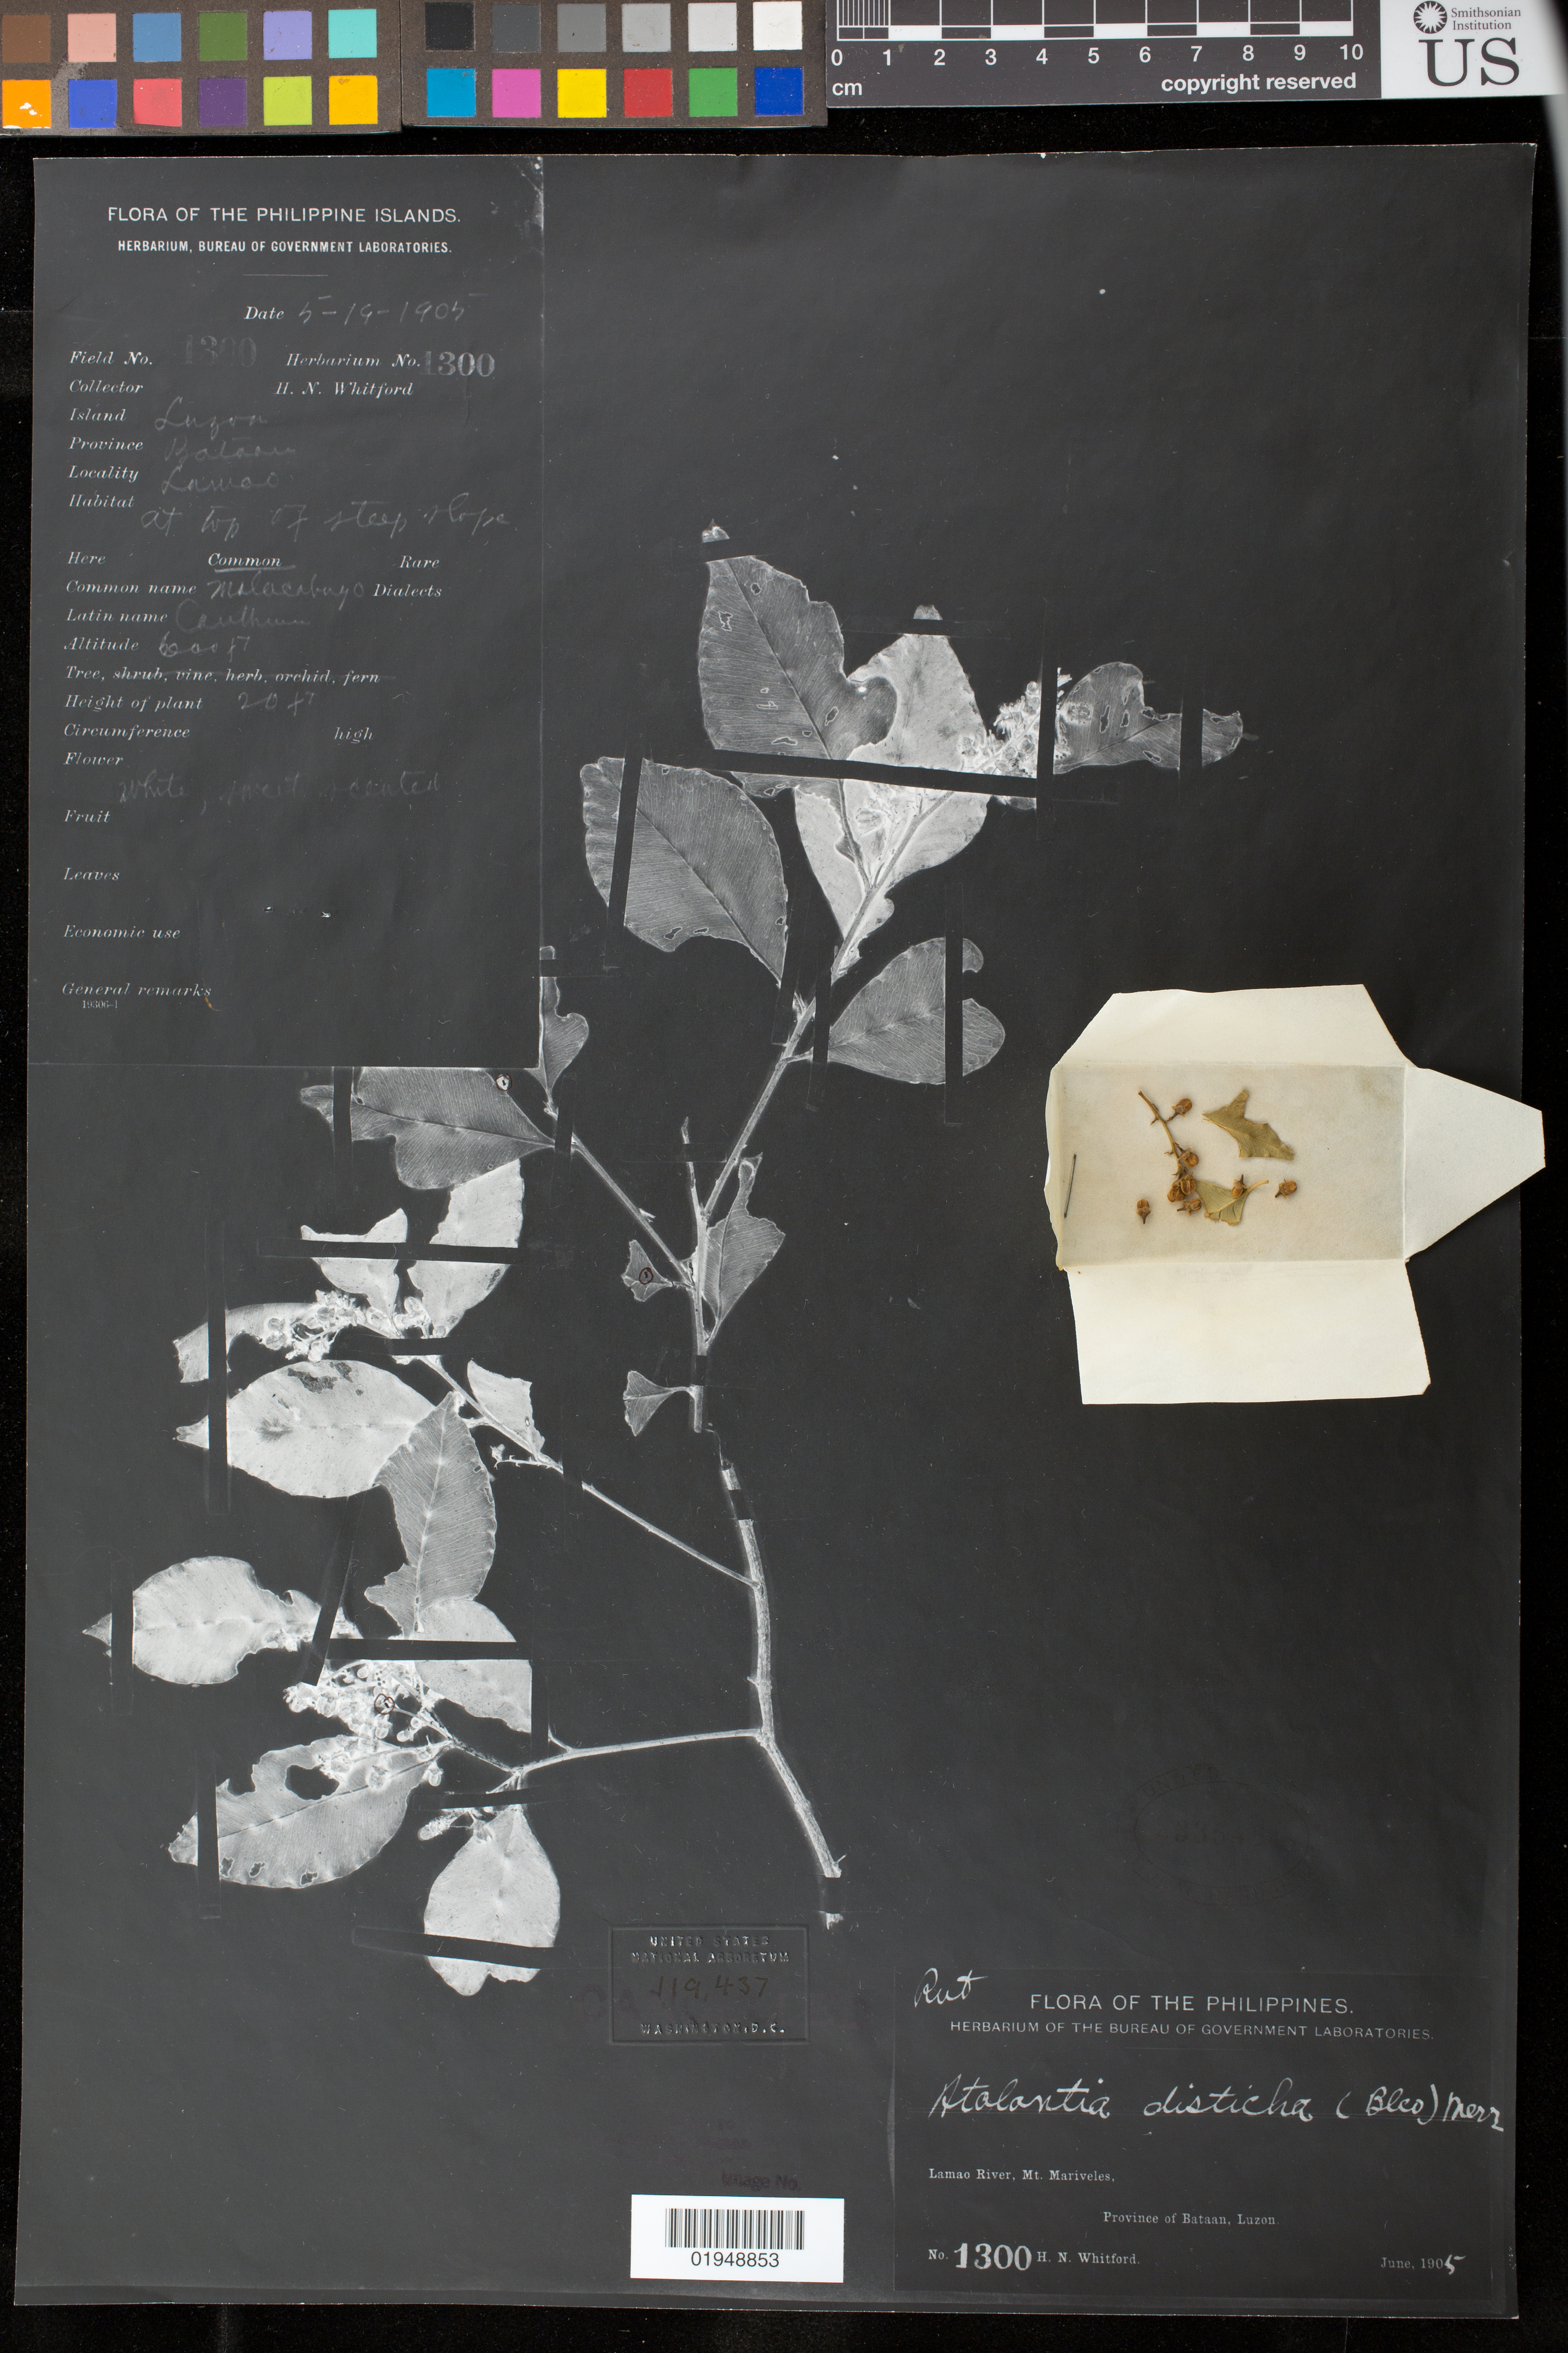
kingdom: Plantae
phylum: Tracheophyta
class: Magnoliopsida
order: Sapindales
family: Rutaceae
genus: Atalantia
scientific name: Atalantia disticha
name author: (Blanco) Merr.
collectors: H. N. Whitford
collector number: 1300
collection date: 1905-06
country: Philippines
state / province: Central Luzon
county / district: Bataan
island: Luzon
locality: Lamao River, Mt. Mariveles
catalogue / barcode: US 2335461